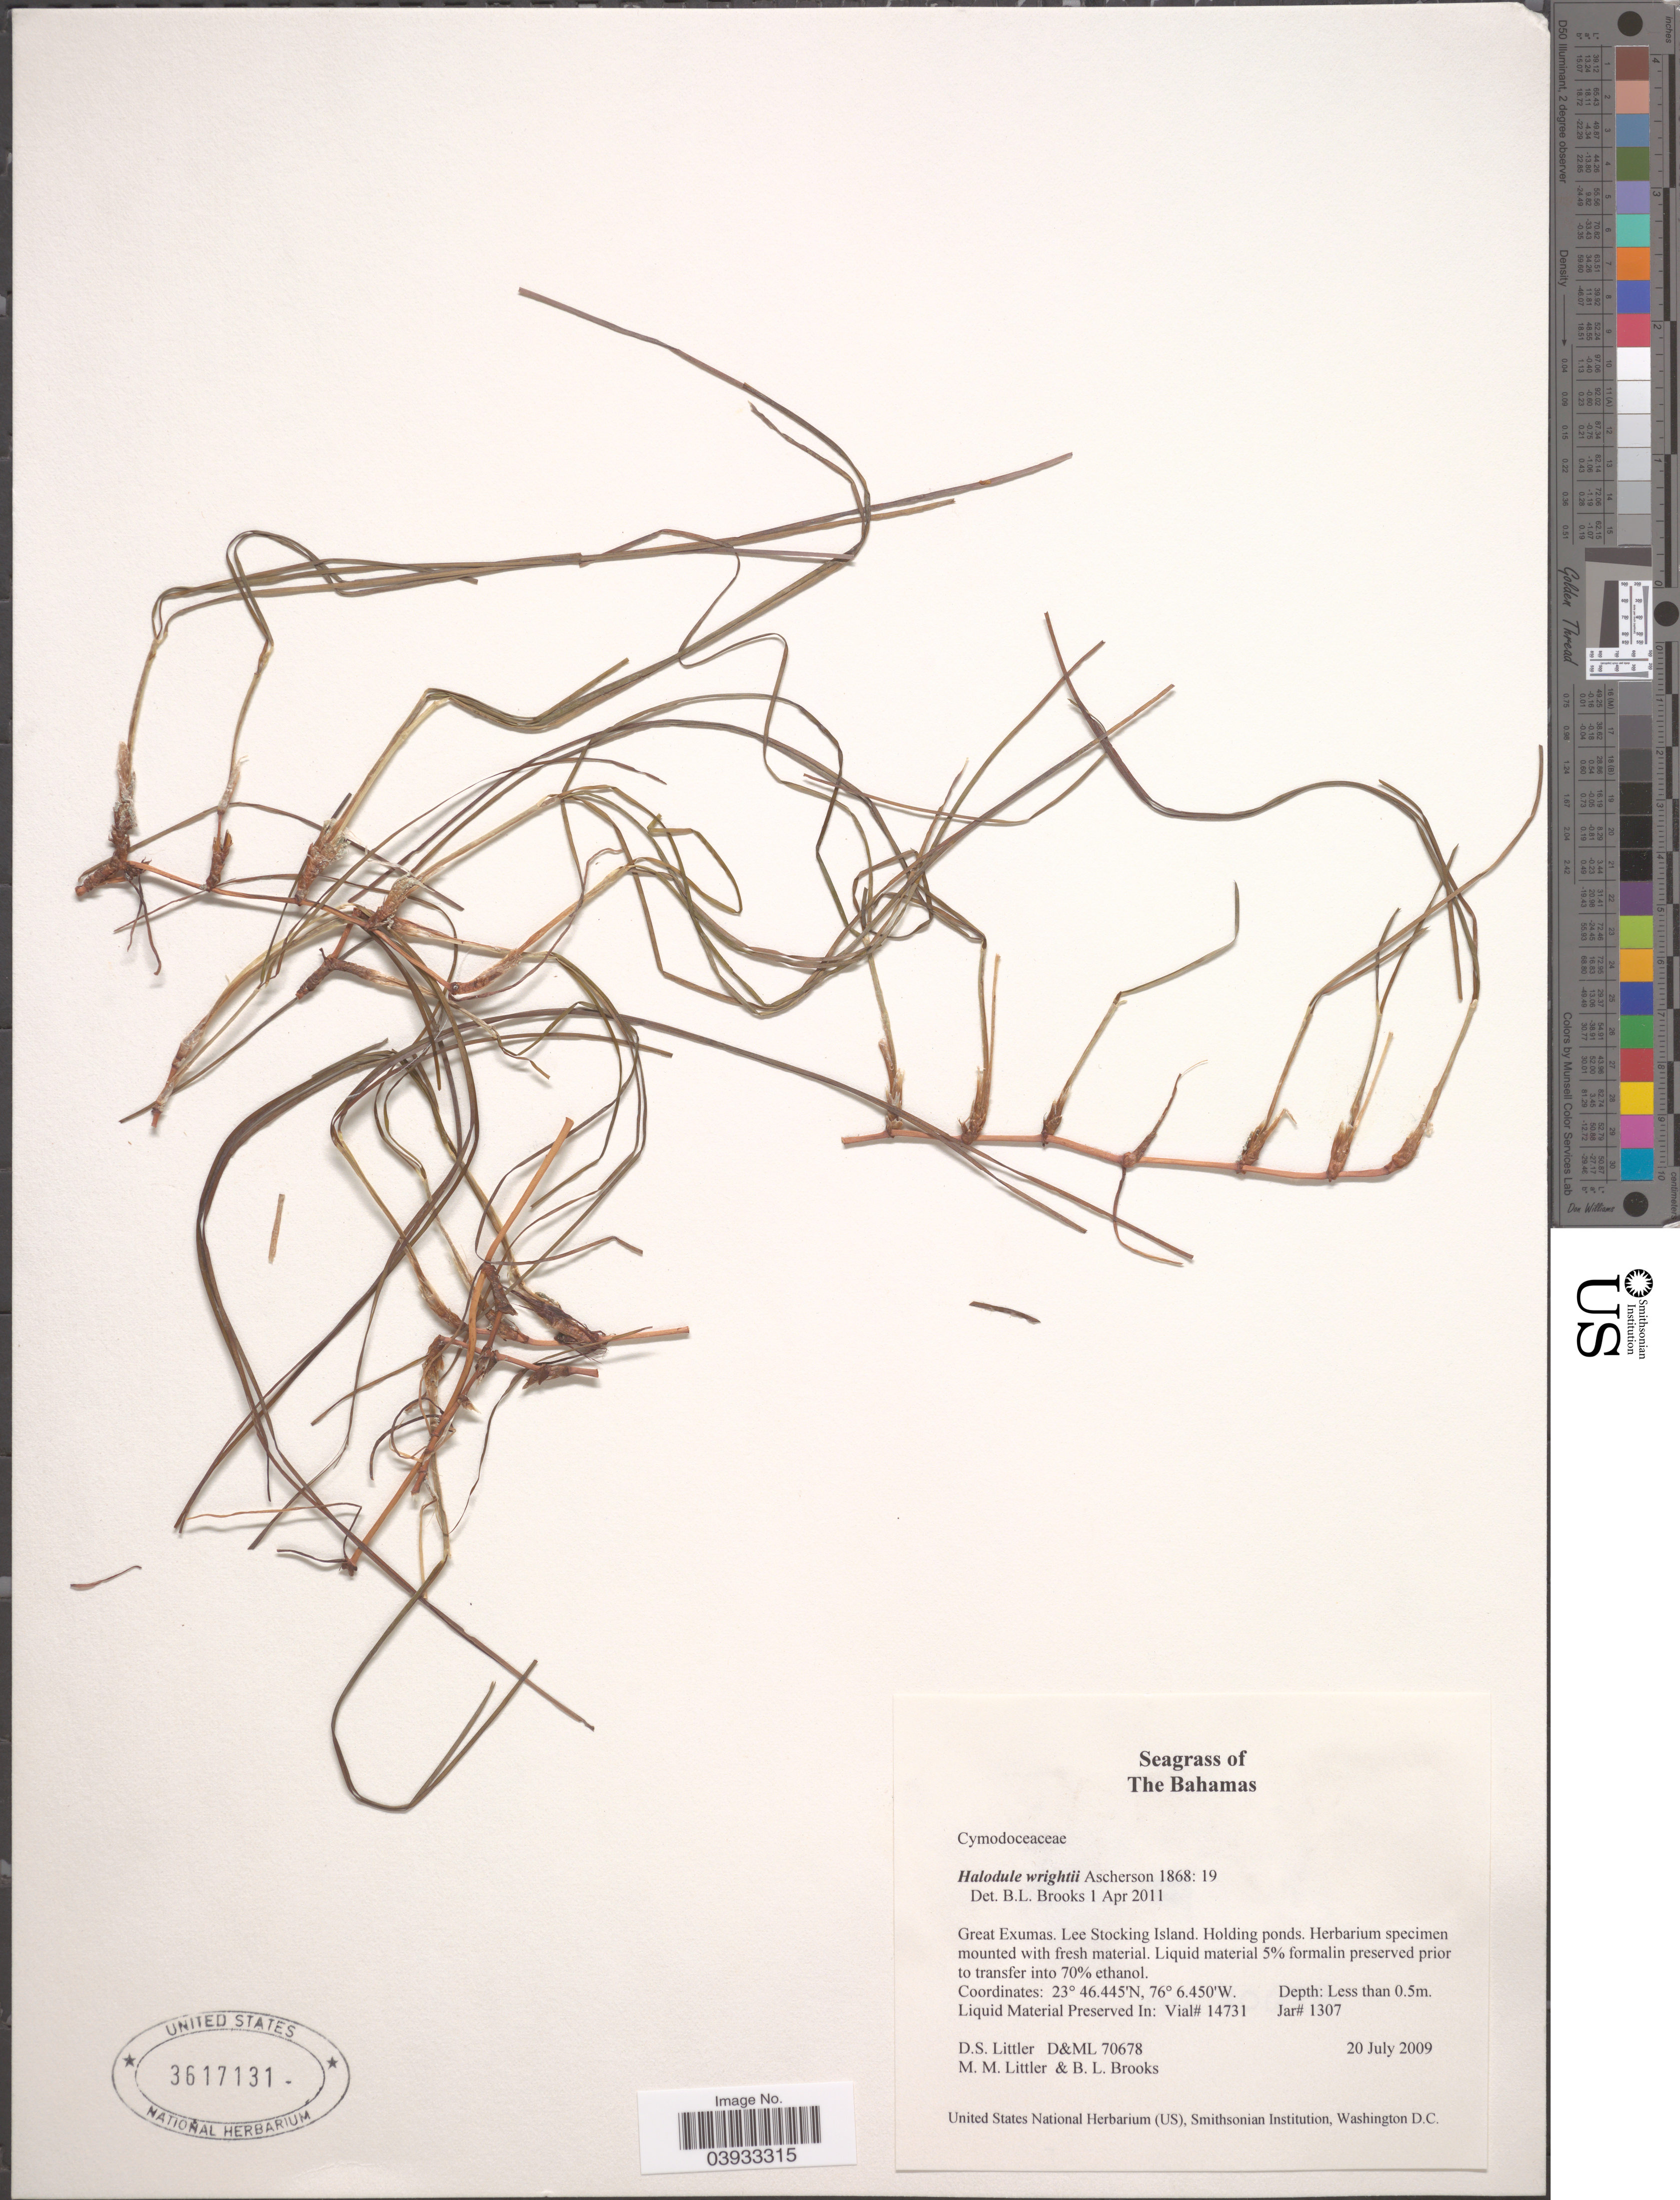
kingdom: Plantae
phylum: Tracheophyta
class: Liliopsida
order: Alismatales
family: Cymodoceaceae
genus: Halodule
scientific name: Halodule wrightii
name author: Asch.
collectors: D. S. Littler & B. Brooks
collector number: D&ML 70678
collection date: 2009-07-20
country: Bahamas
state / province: Exuma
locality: Great Exumas. Lee Stocking Island.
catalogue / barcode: US 3617131